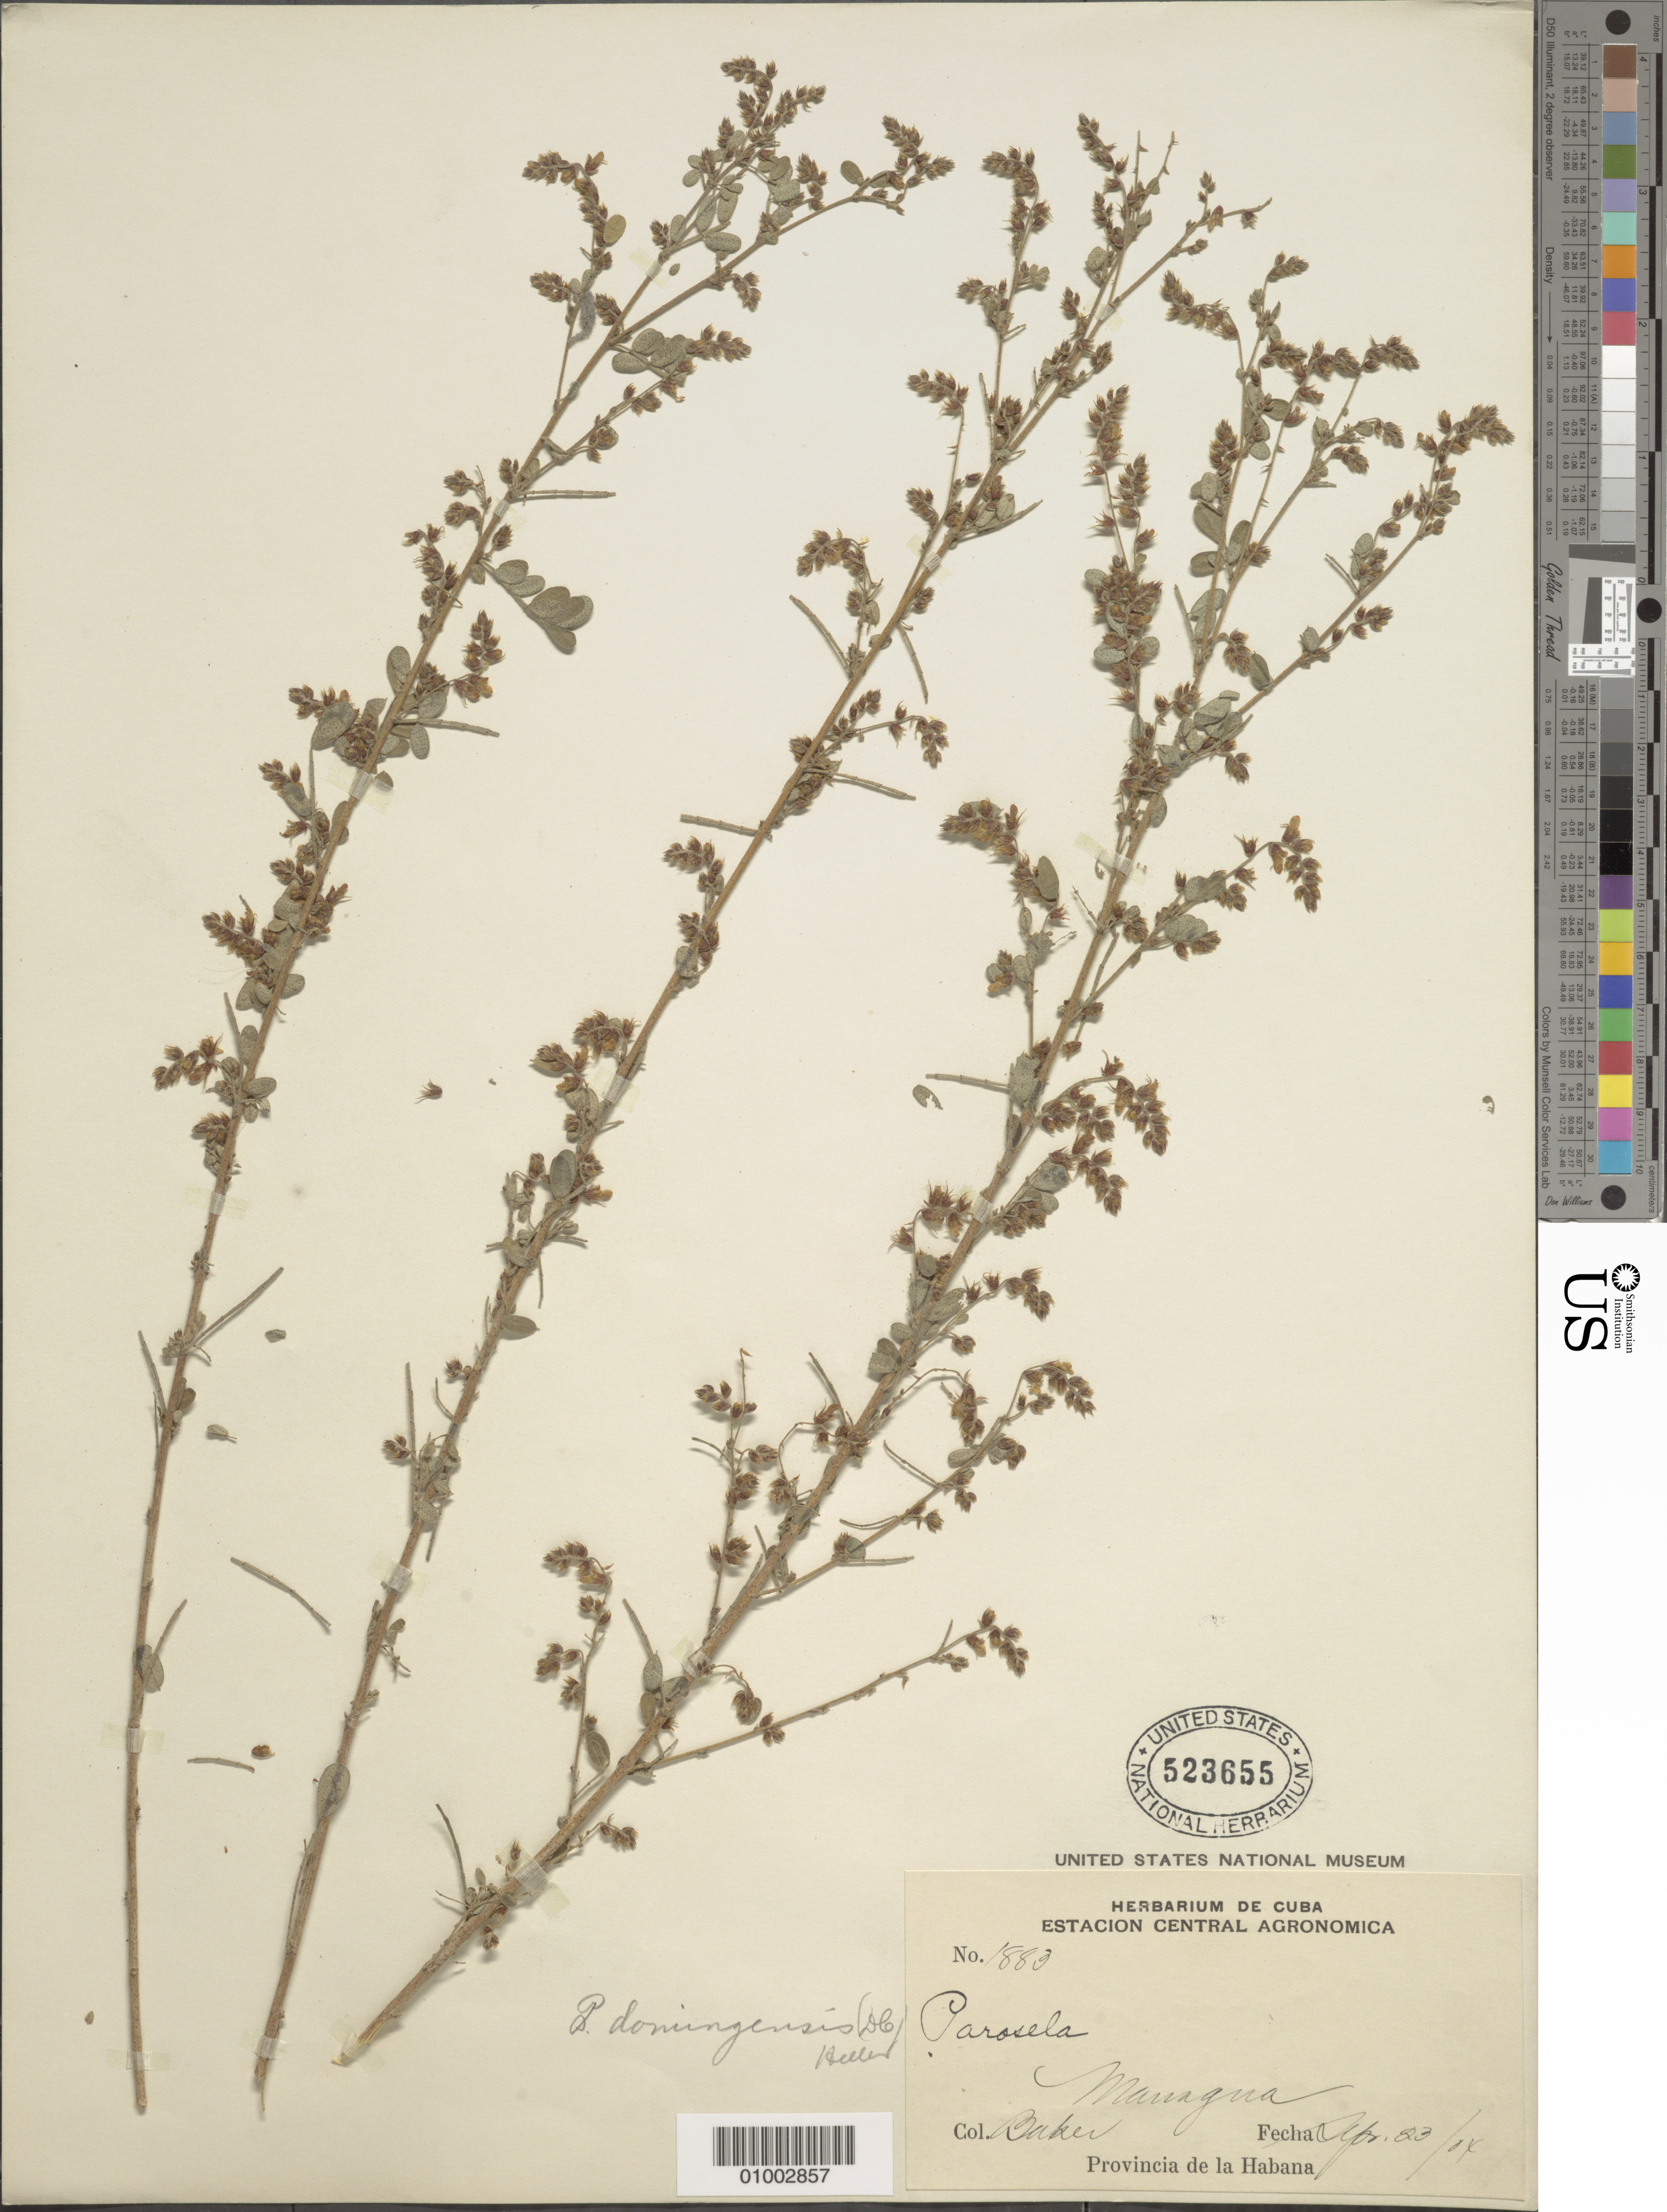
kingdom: Plantae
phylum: Tracheophyta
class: Magnoliopsida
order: Fabales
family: Fabaceae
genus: Dalea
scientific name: Dalea scandens var. paucifolia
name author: (J.M. Coult.) Barneby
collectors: C. F. Baker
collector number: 1883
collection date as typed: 23 Sep 1904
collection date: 1904-09-23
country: Cuba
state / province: La Habana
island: Cuba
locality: Managua, La Habana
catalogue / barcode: US 523655